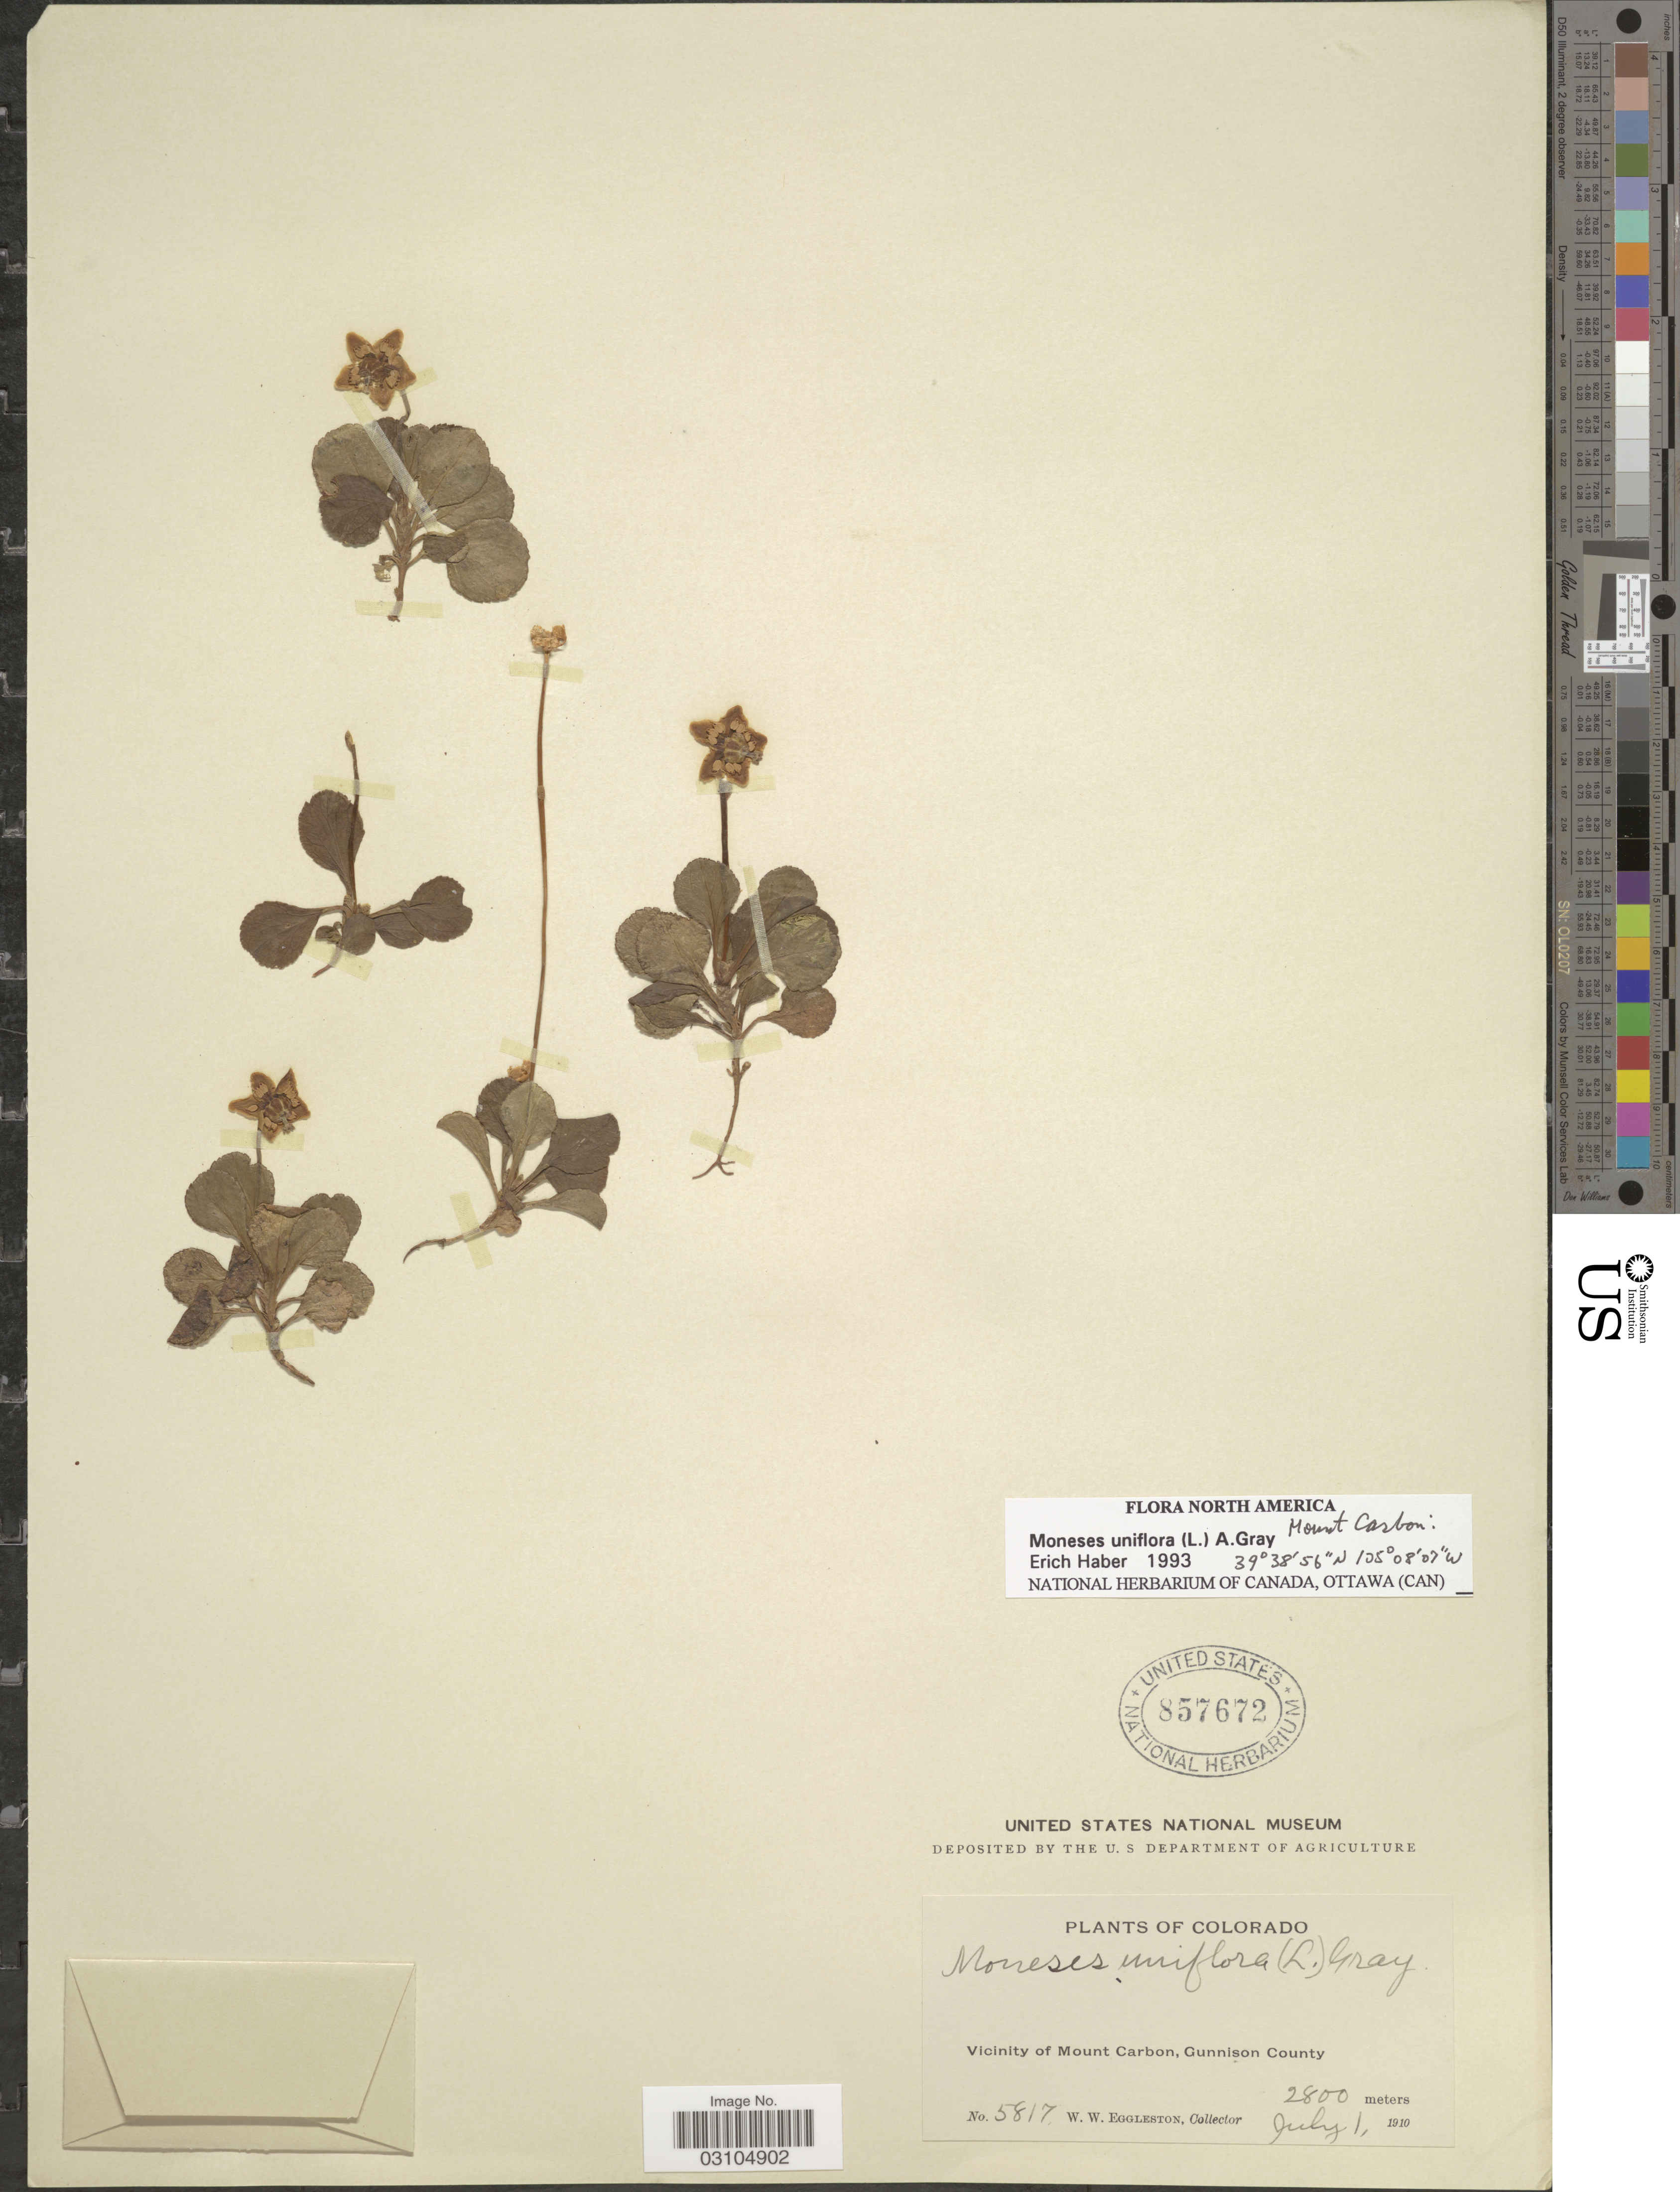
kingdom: Plantae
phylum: Tracheophyta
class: Magnoliopsida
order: Ericales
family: Ericaceae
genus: Moneses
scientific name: Moneses uniflora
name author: (L.) A. Gray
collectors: W. W. Eggleston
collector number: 5817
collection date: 1910-07-01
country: United States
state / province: Colorado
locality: Vicinity of Mount Carbon, Gunnison County.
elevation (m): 2800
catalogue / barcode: US 857672